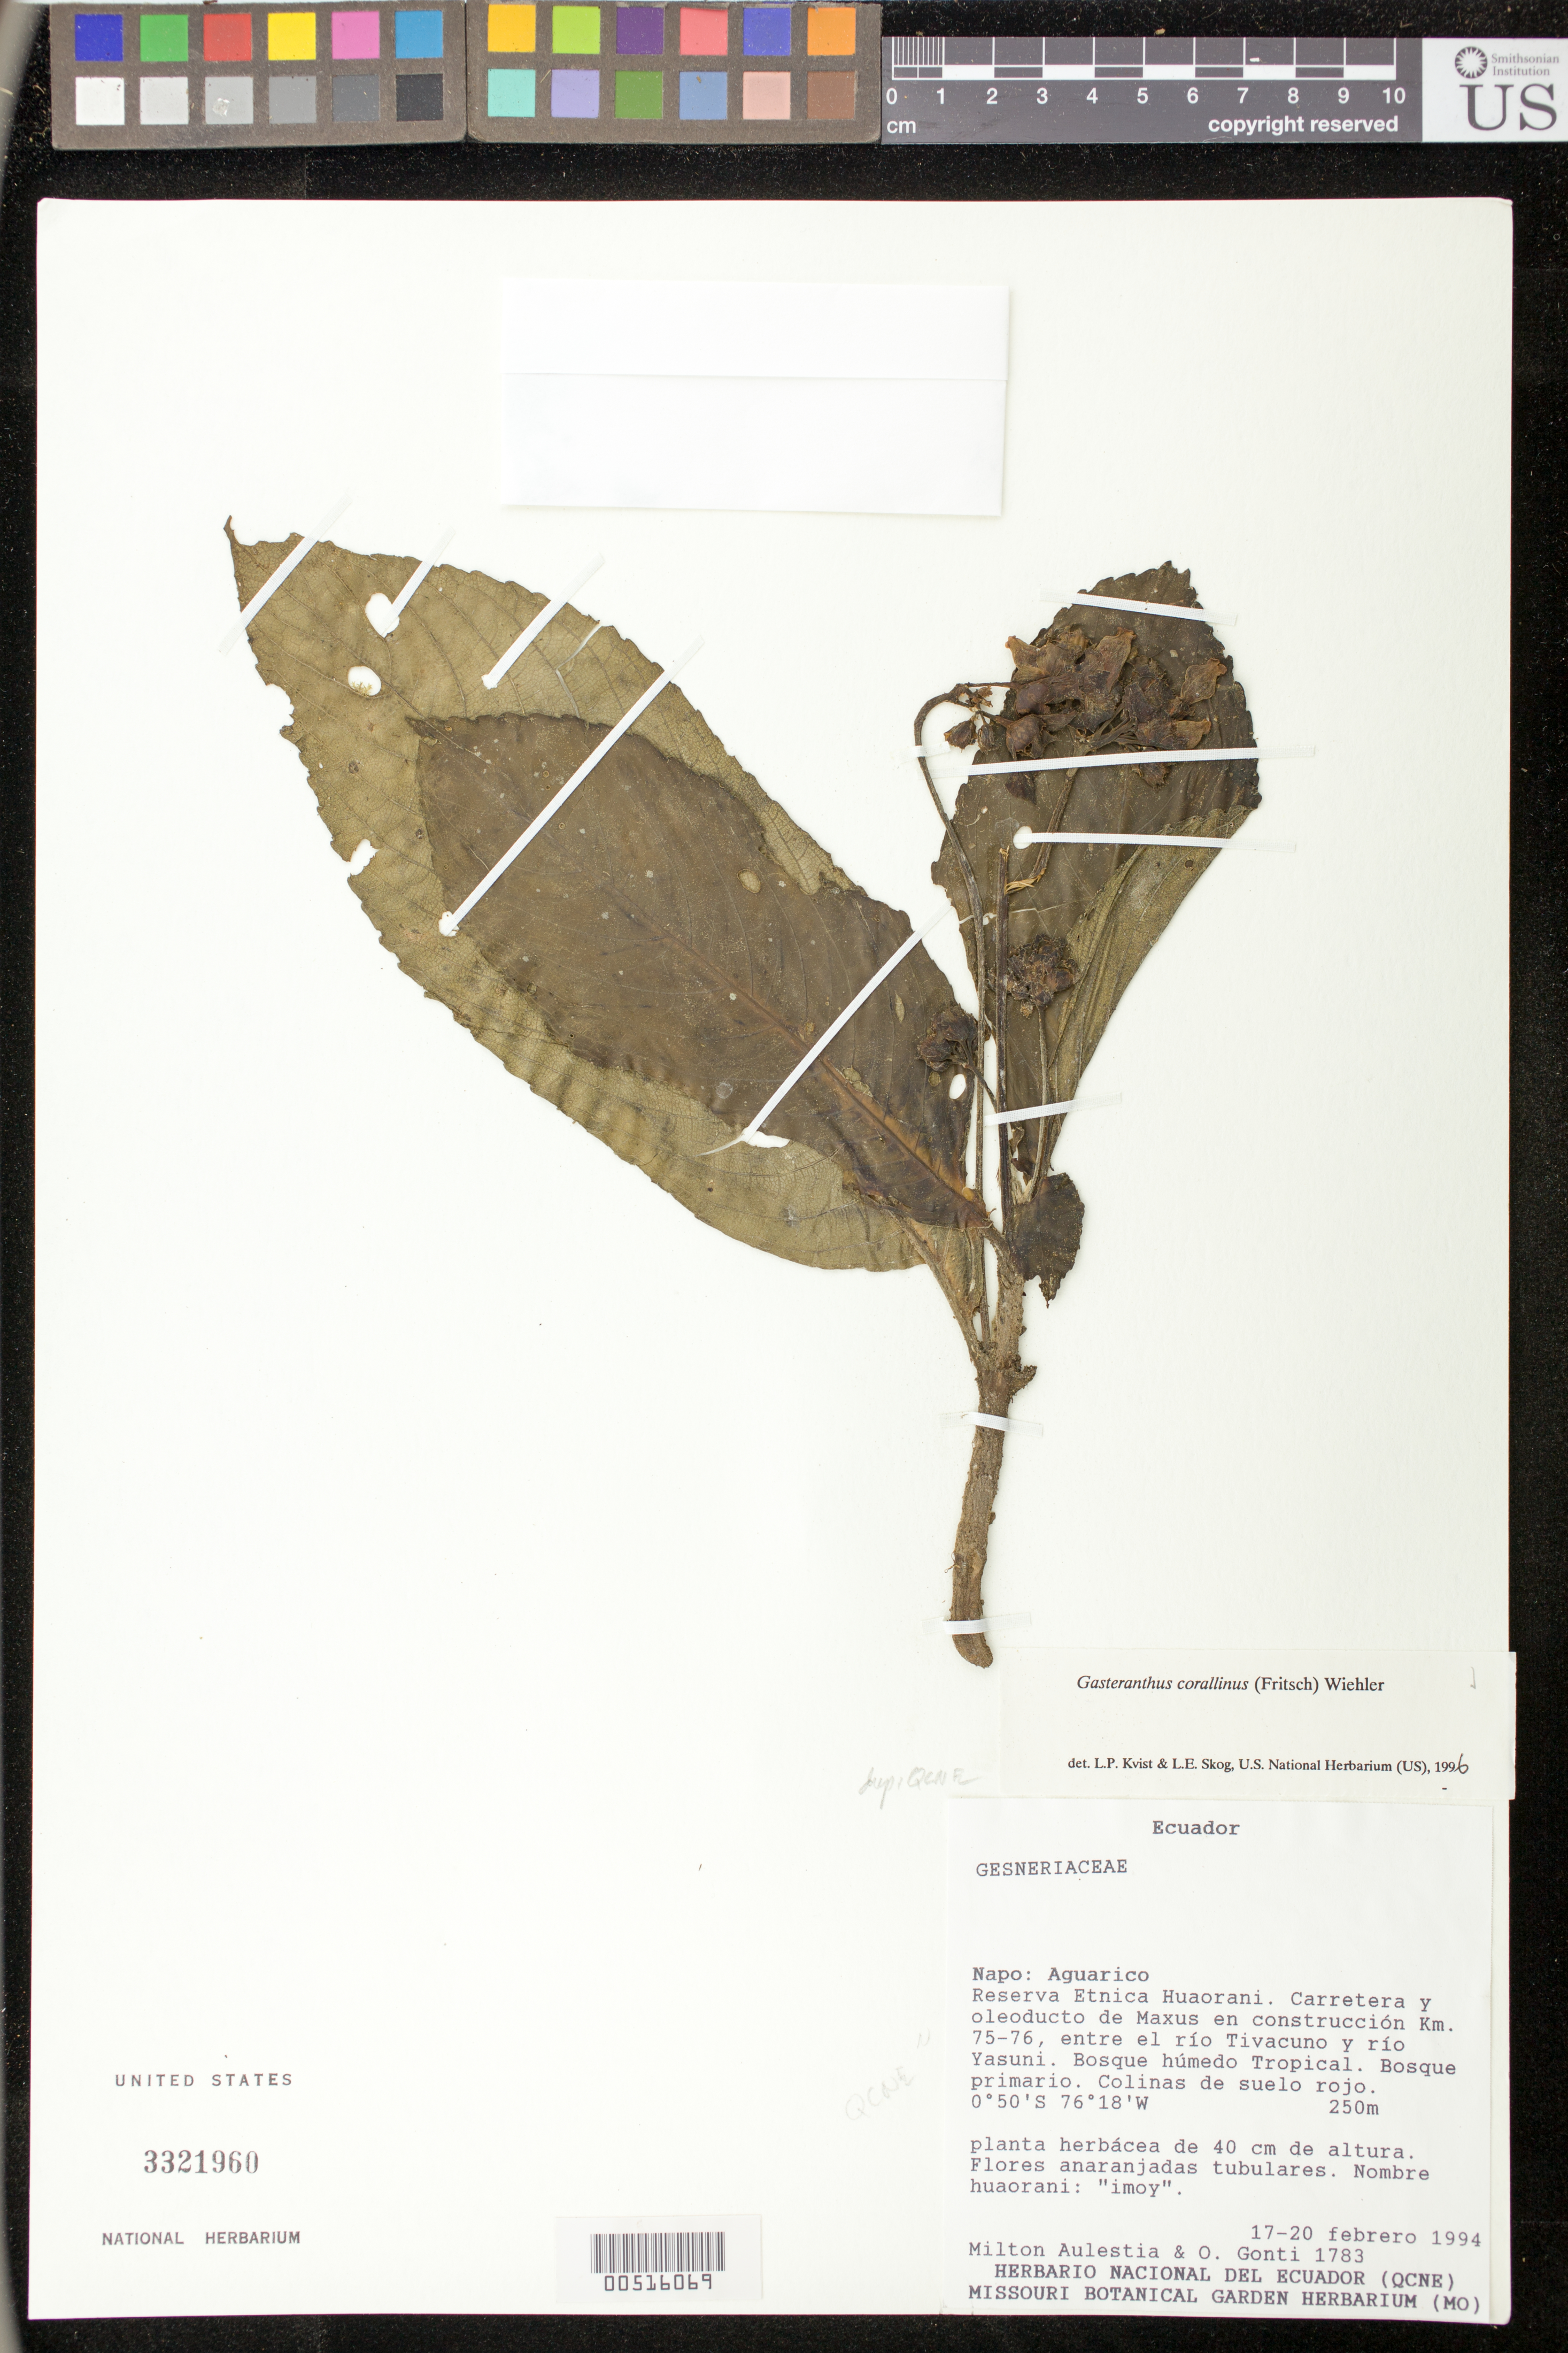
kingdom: Plantae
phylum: Tracheophyta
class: Magnoliopsida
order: Lamiales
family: Gesneriaceae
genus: Gasteranthus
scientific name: Gasteranthus corallinus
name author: (Fritsch) Wiehler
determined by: Skog, Laurence E.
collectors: M. Aulestia & O. Gonti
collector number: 1783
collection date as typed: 17-20 Feb 1994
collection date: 1994-02-17/1994-02-20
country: Ecuador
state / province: Napo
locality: Aguarico. Reserva Etnica Huaorani, carretera y oleoducto de Maxus en construcción km. 75-76, entre el río Tivacuno y río Yasuni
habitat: Bosque húmedo tropical; bosque primario. Colinas de suelo rojo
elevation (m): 250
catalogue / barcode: US 3321960